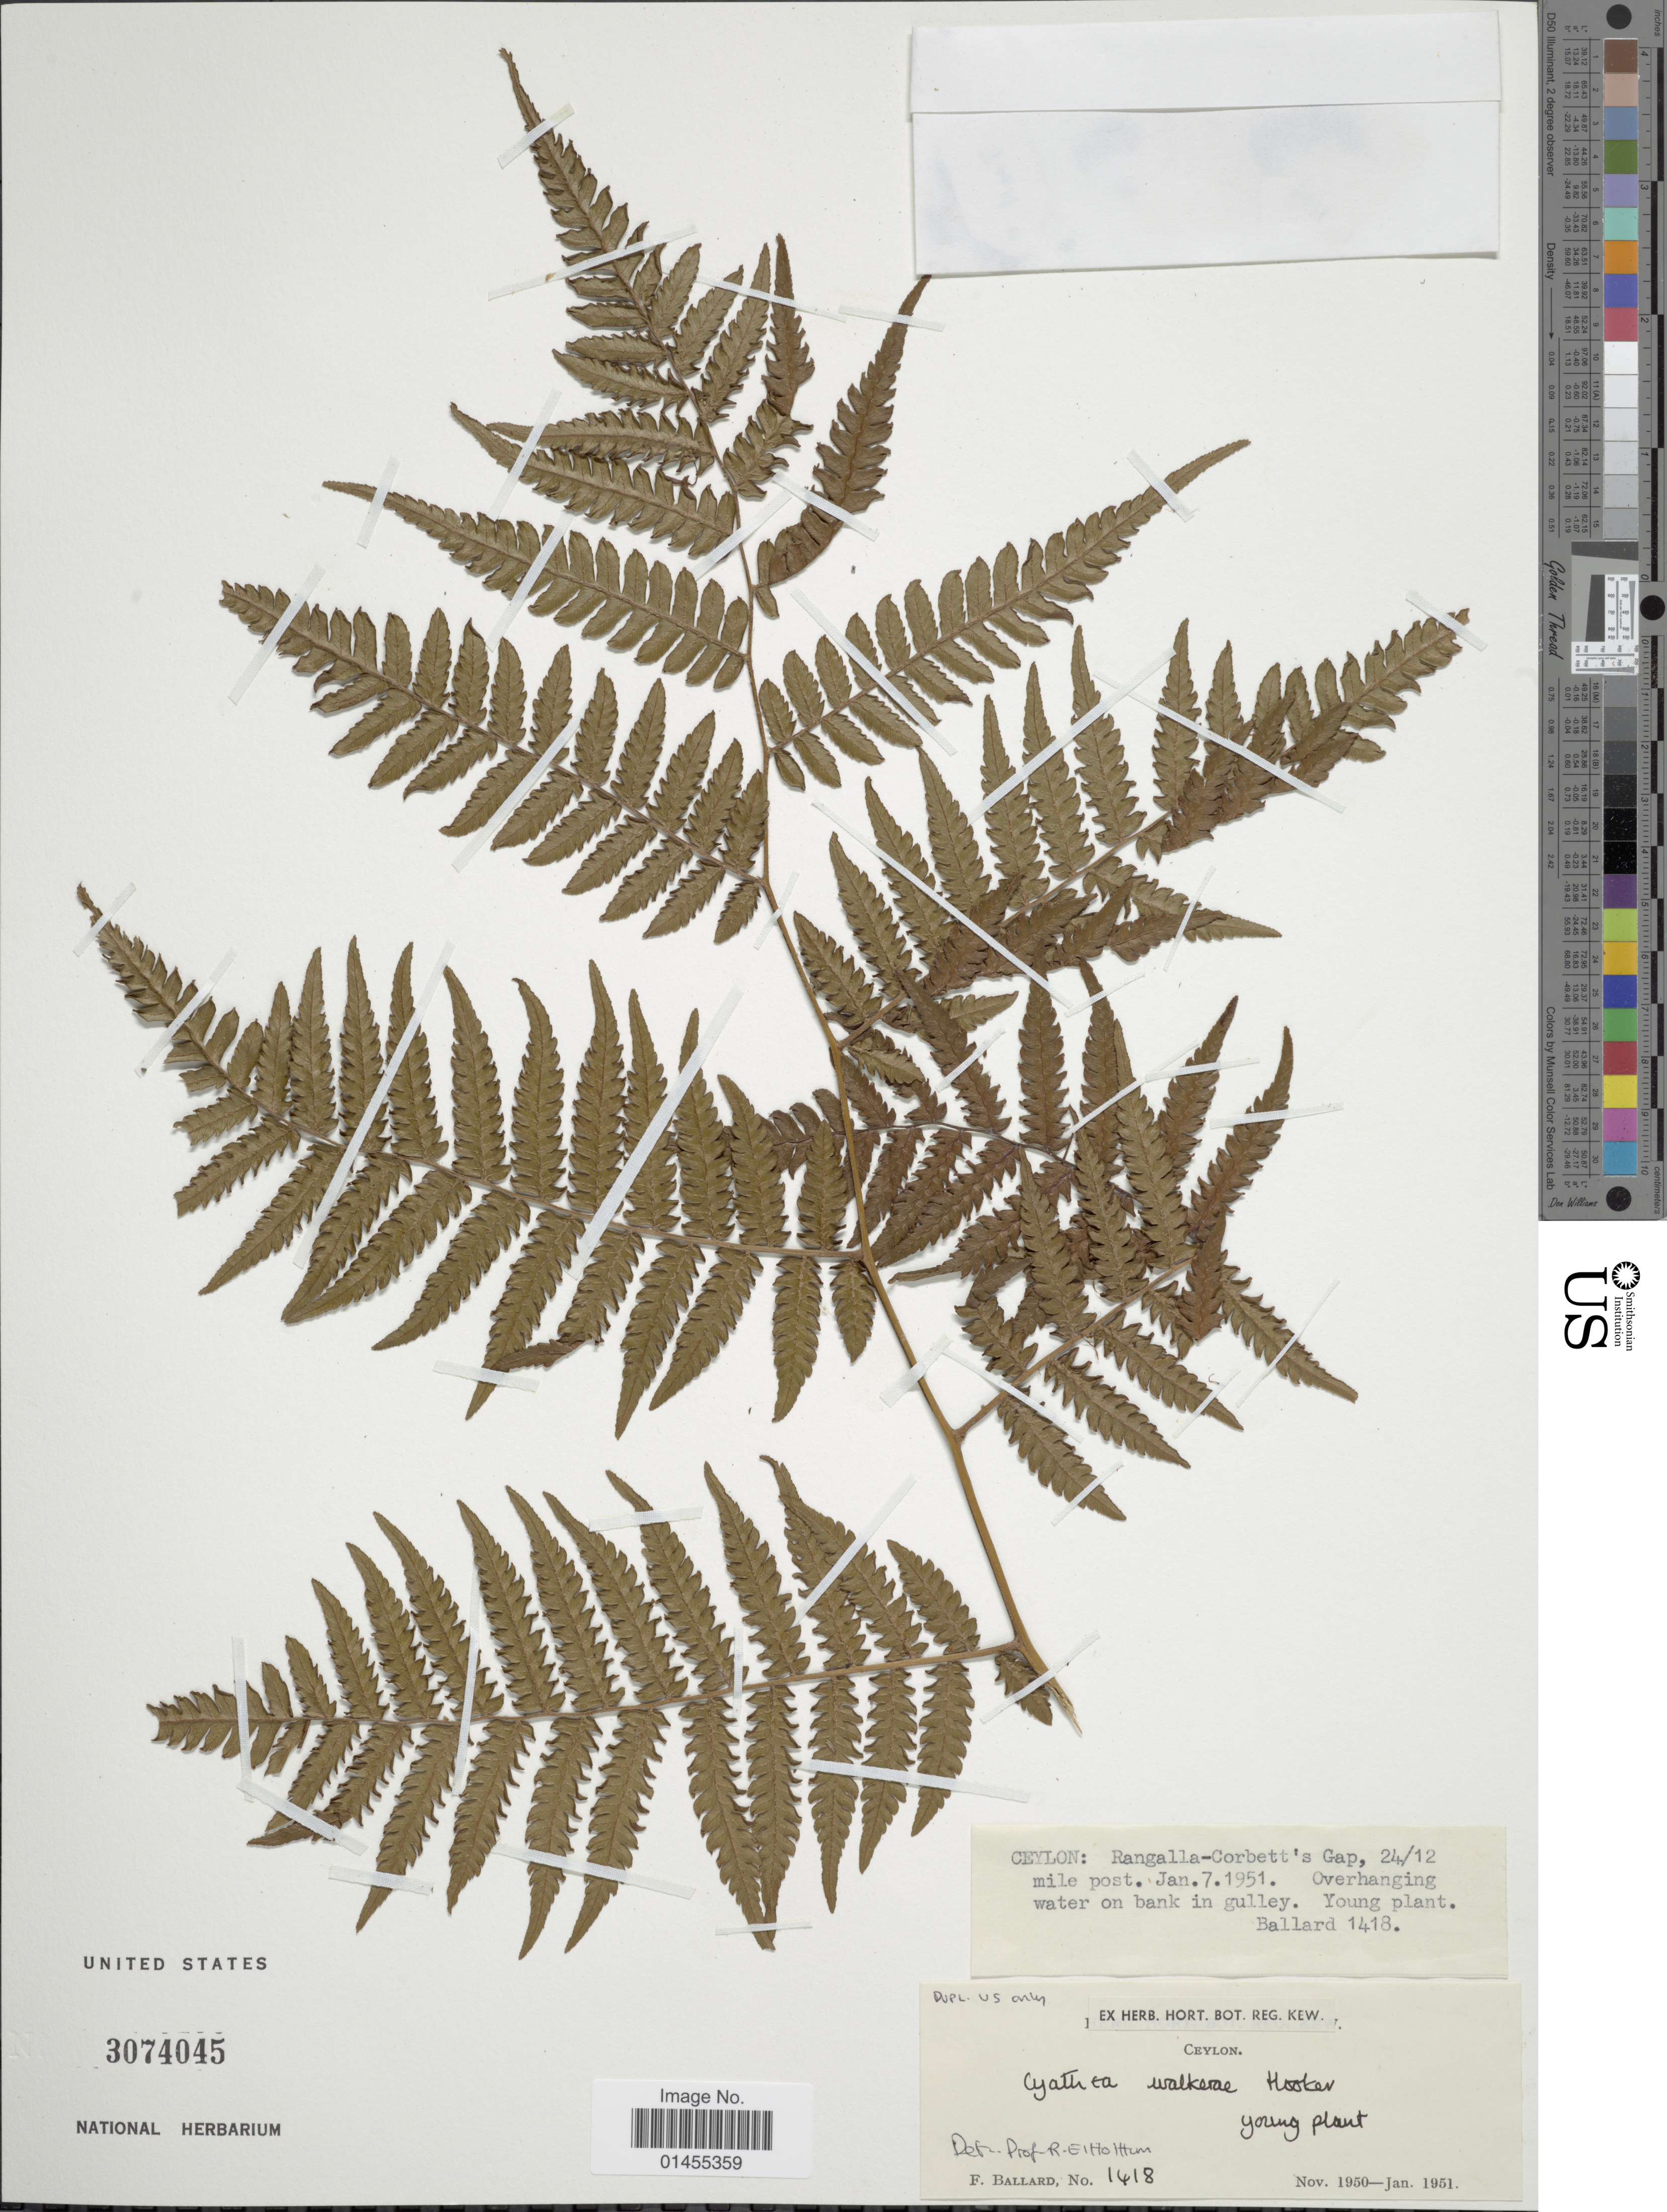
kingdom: Plantae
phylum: Tracheophyta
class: Polypodiopsida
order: Cyatheales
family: Cyatheaceae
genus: Alsophila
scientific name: Alsophila walkerae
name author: (Hook.) J. Sm.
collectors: F. Ballard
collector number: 1418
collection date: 1951-01-07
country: Sri Lanka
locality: Ceylon: Rangalla-Corbett's Gap 24/12 mile post.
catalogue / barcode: US 3074045